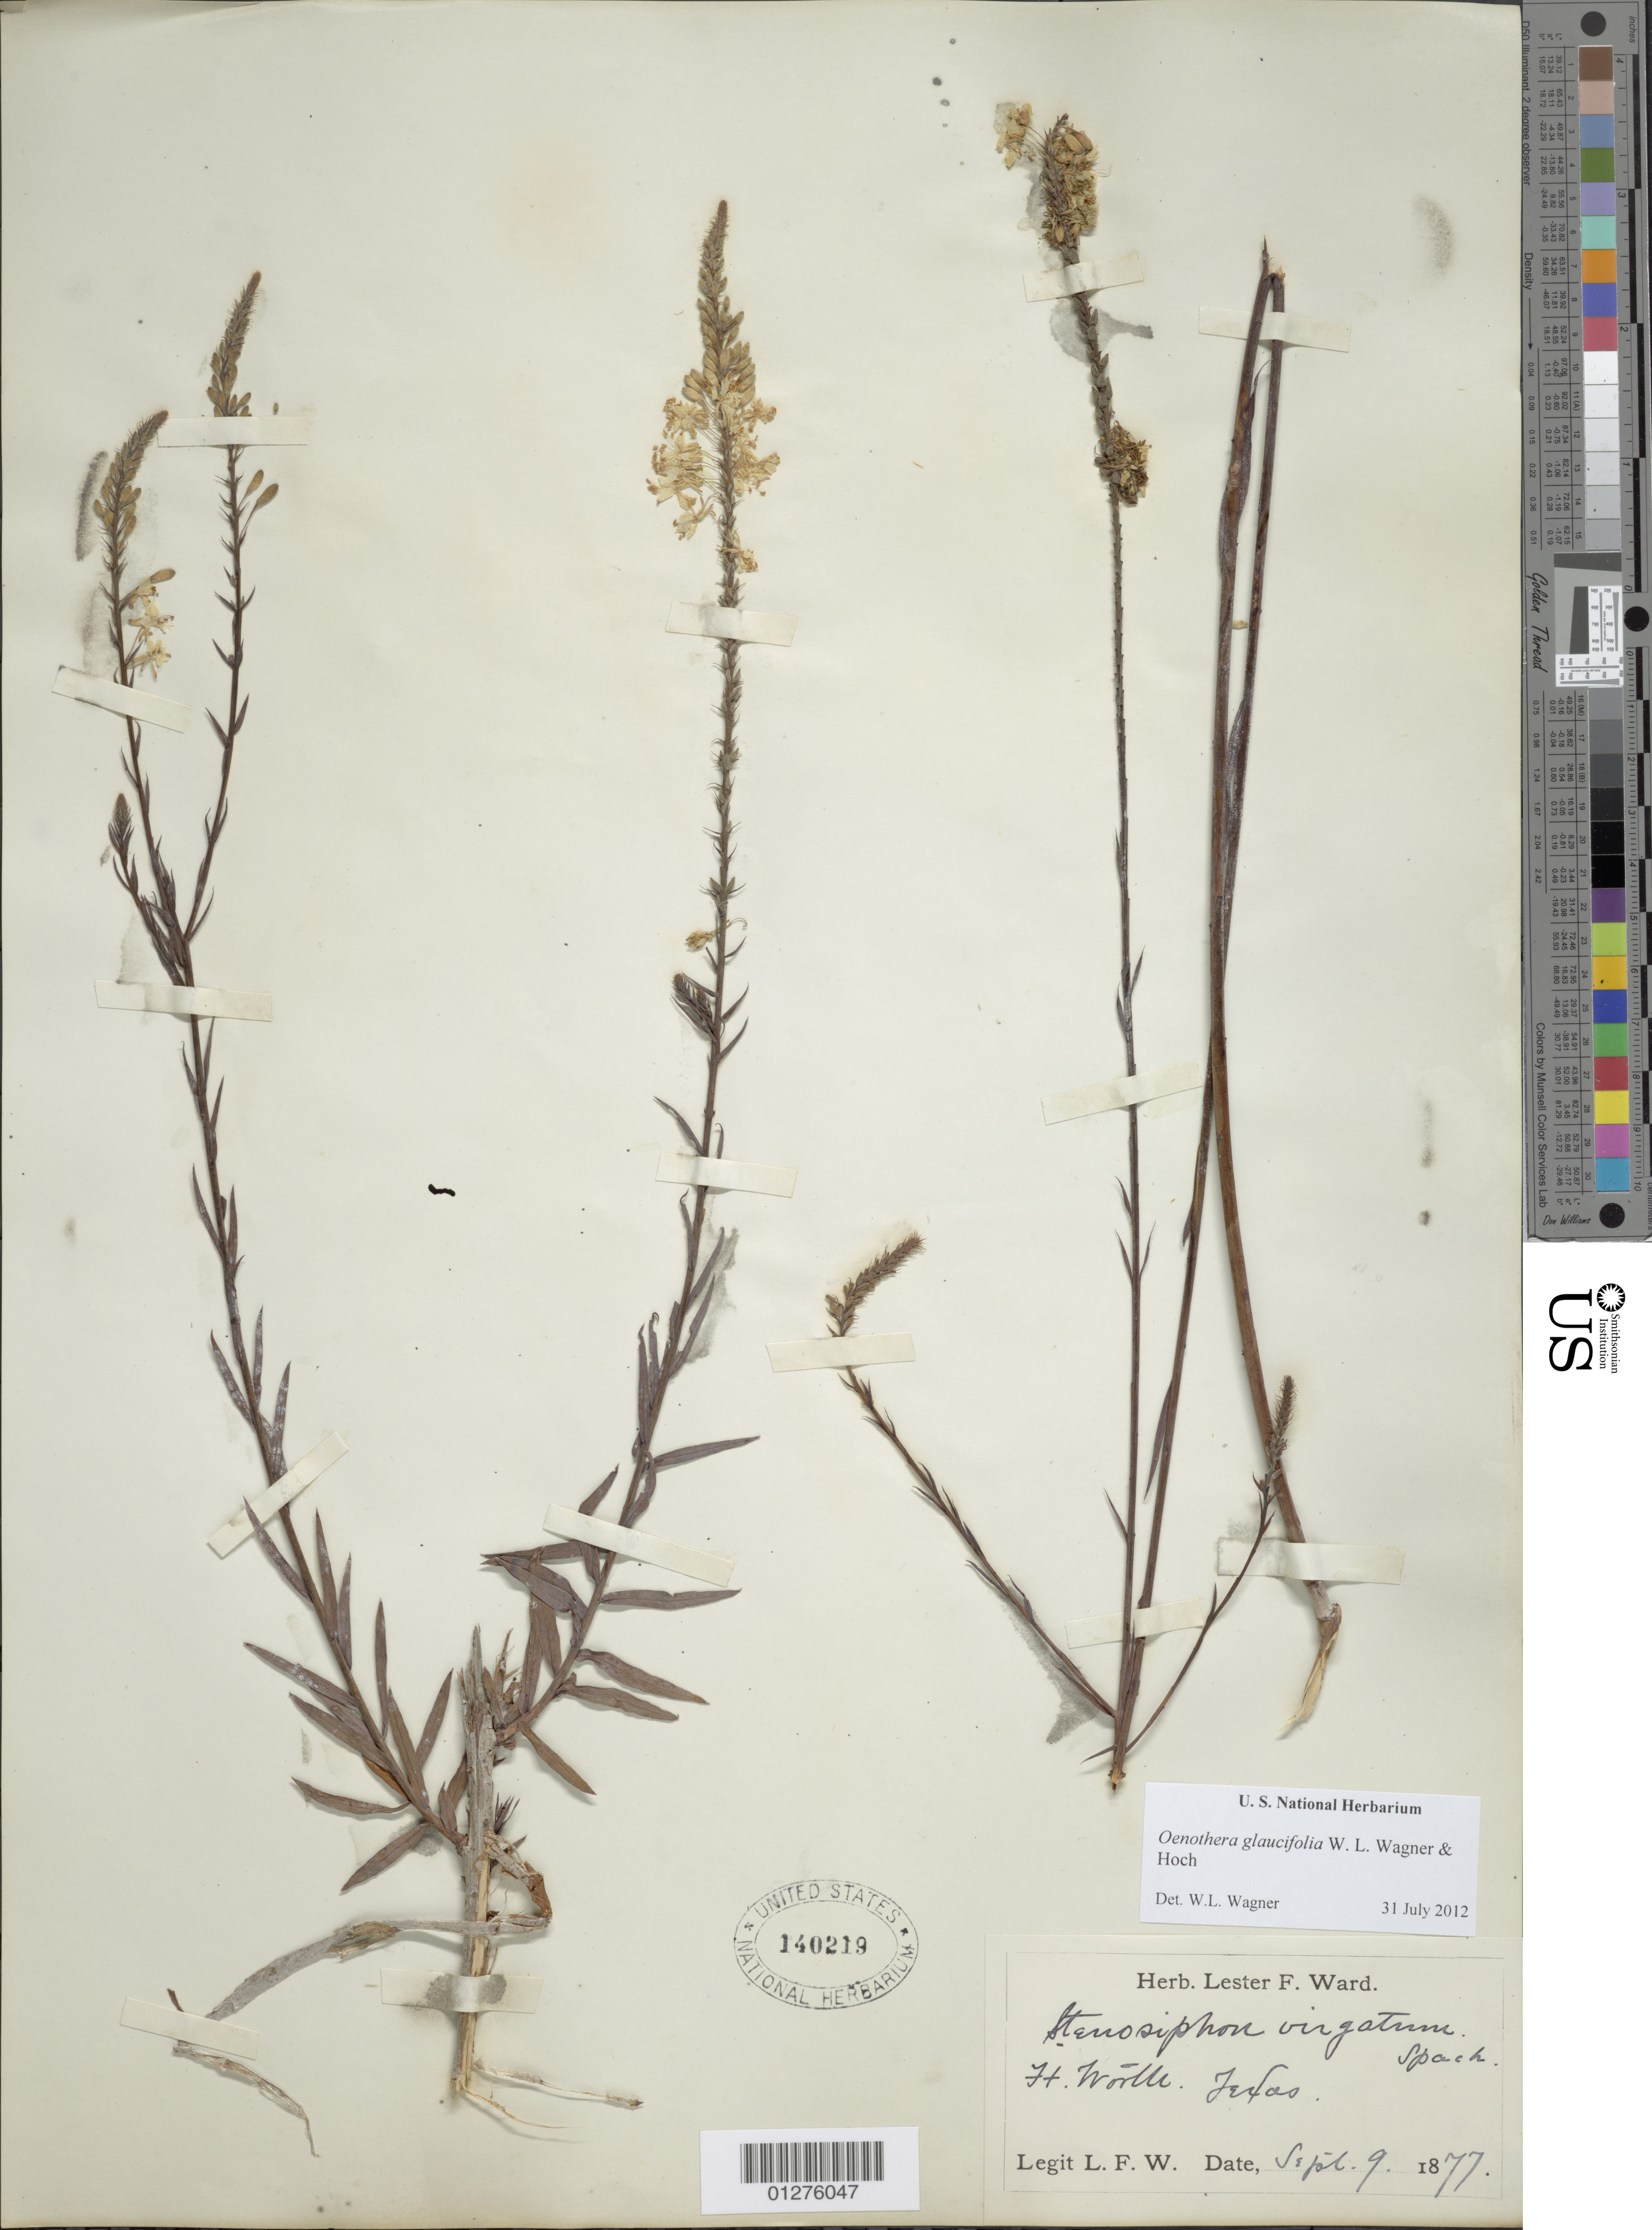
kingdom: Plantae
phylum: Tracheophyta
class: Magnoliopsida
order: Myrtales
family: Onagraceae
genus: Oenothera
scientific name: Oenothera glaucifolia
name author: W.L. Wagner & Hoch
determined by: Wagner, W. L., (BOT), Smithsonian Institution - National Museum of Natural History (UNITED STATES)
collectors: L. F. Ward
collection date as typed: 9 Sep 1877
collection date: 1877-09-09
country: United States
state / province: Texas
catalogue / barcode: US 140219